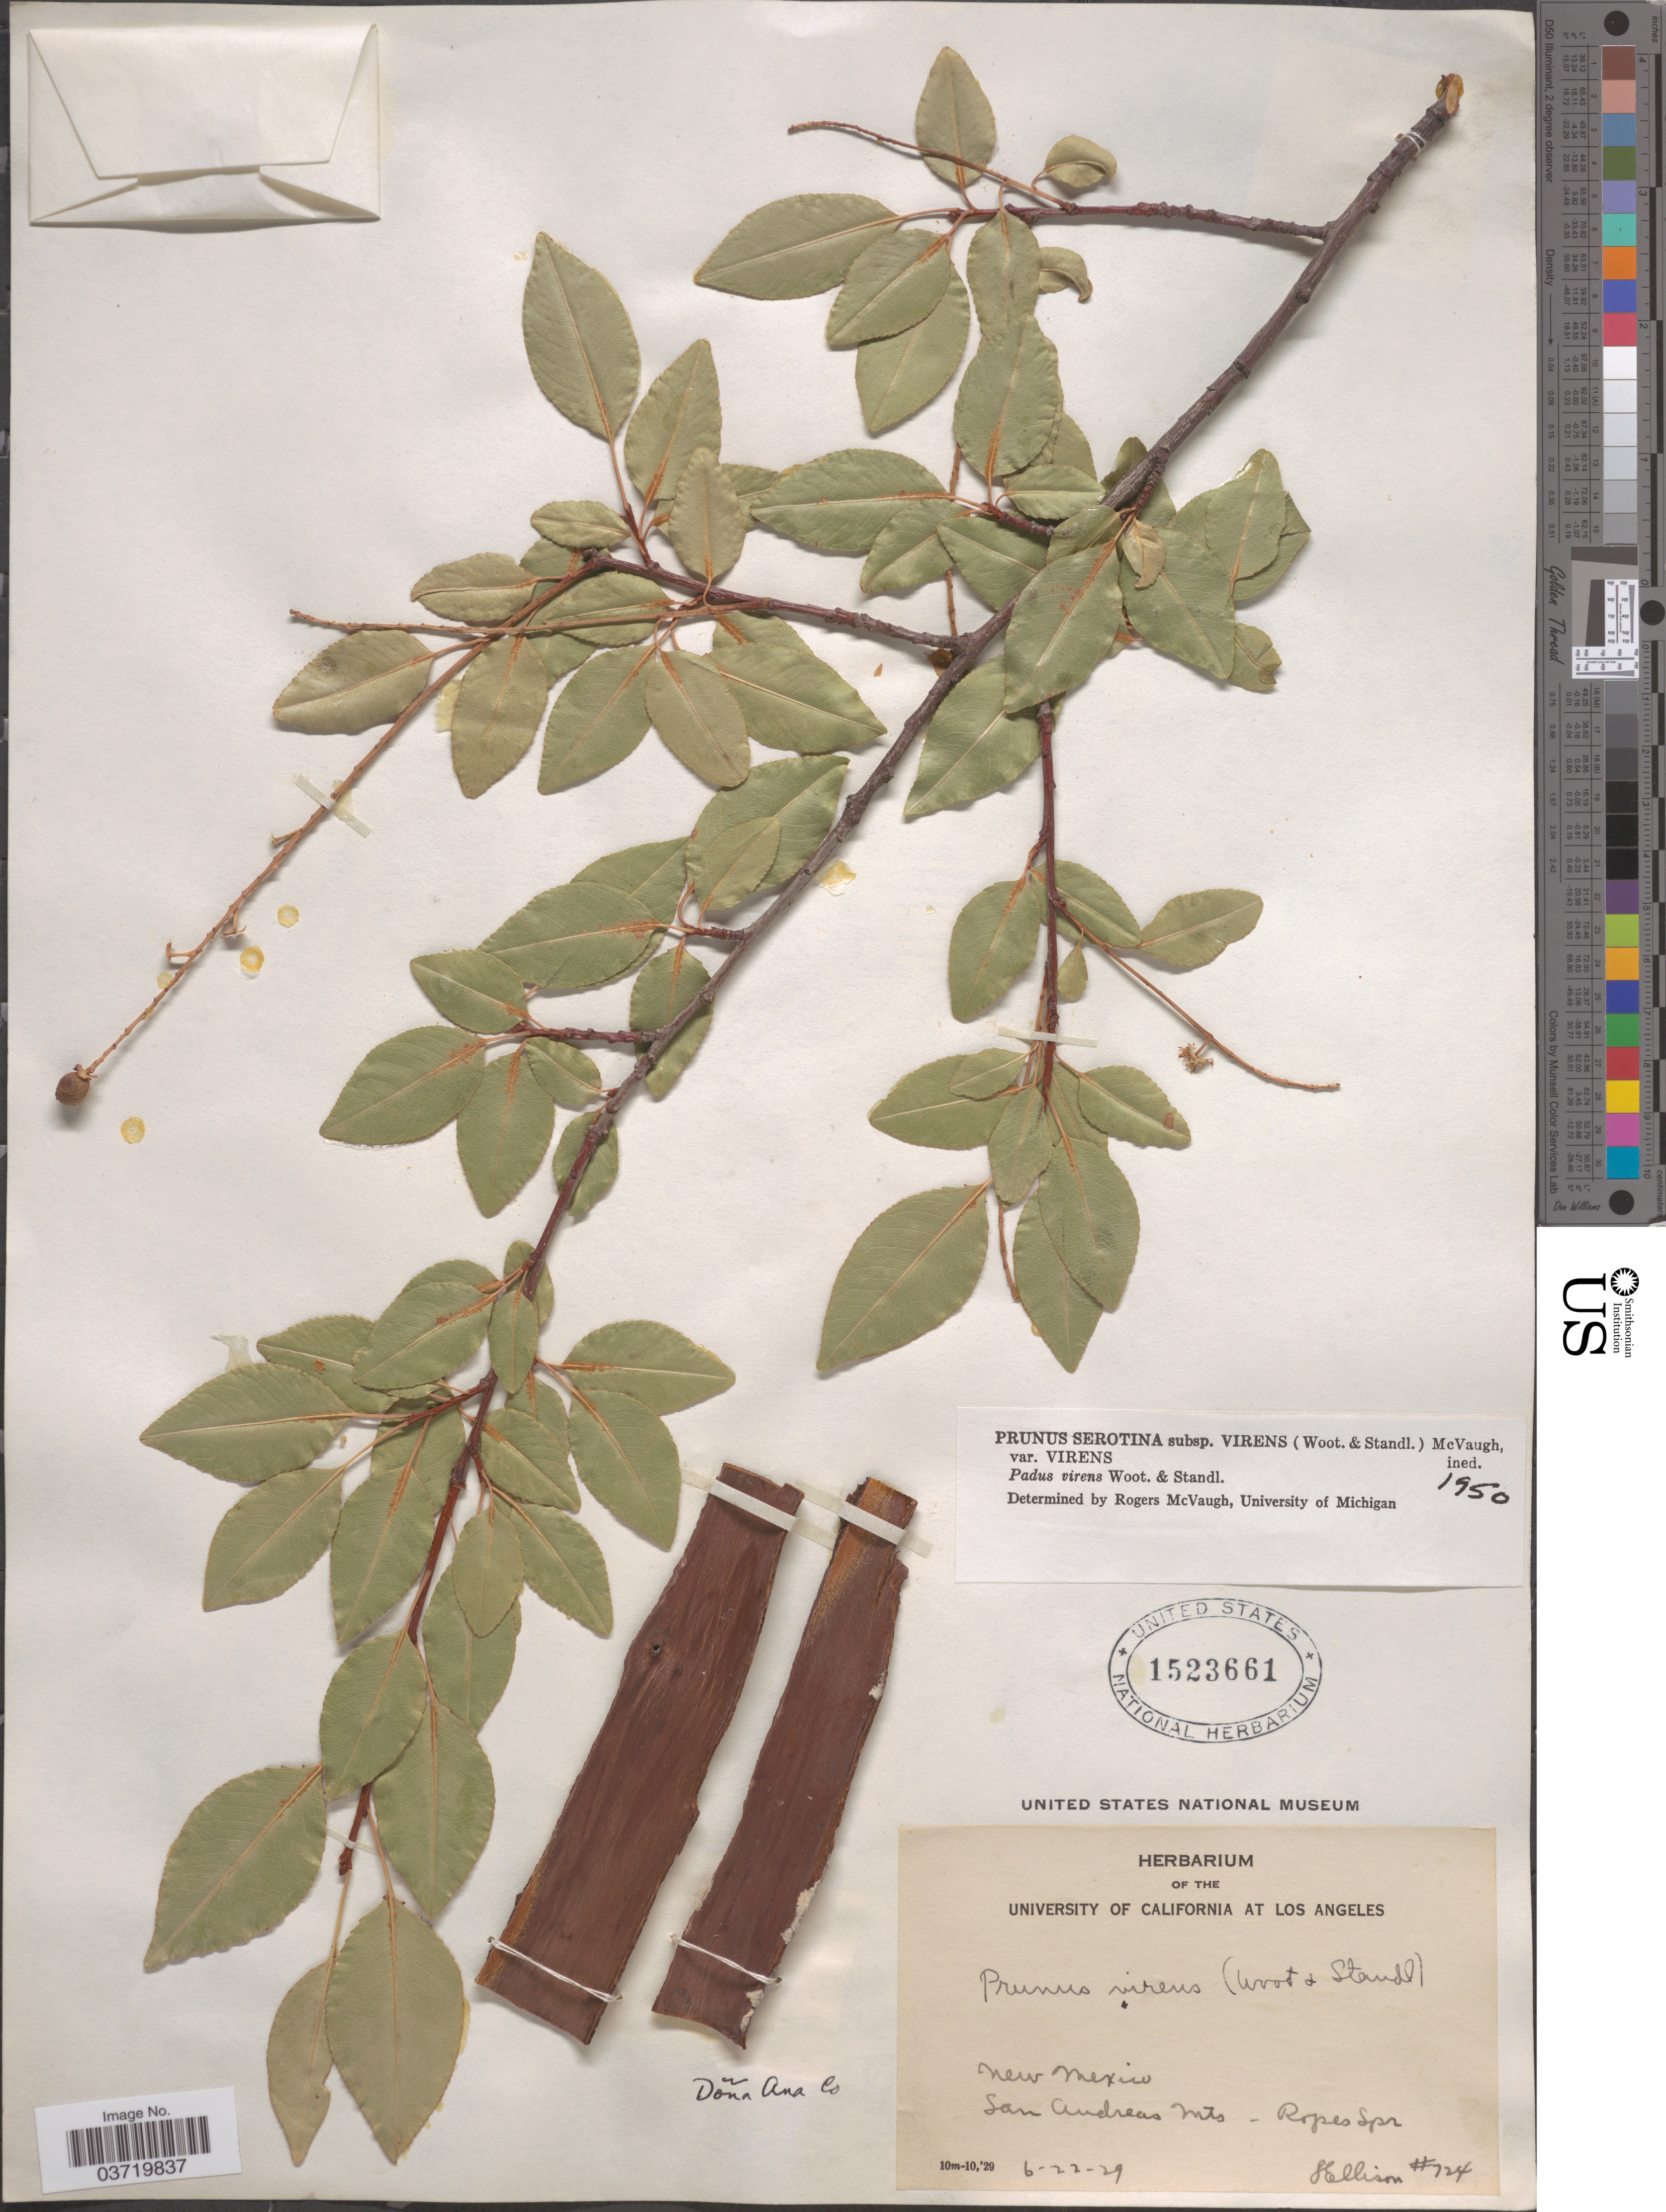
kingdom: Plantae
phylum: Tracheophyta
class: Magnoliopsida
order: Rosales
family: Rosaceae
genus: Prunus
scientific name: Prunus serotina var. rufula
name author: (Wooton & Standl.) McVaugh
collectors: L. Ellison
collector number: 724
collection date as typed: Transcribed d/m/y: 22/6/29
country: United States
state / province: New Mexico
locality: Doña Ana Co. San Andreas Mts - Ropes Spr.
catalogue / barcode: US 1523661